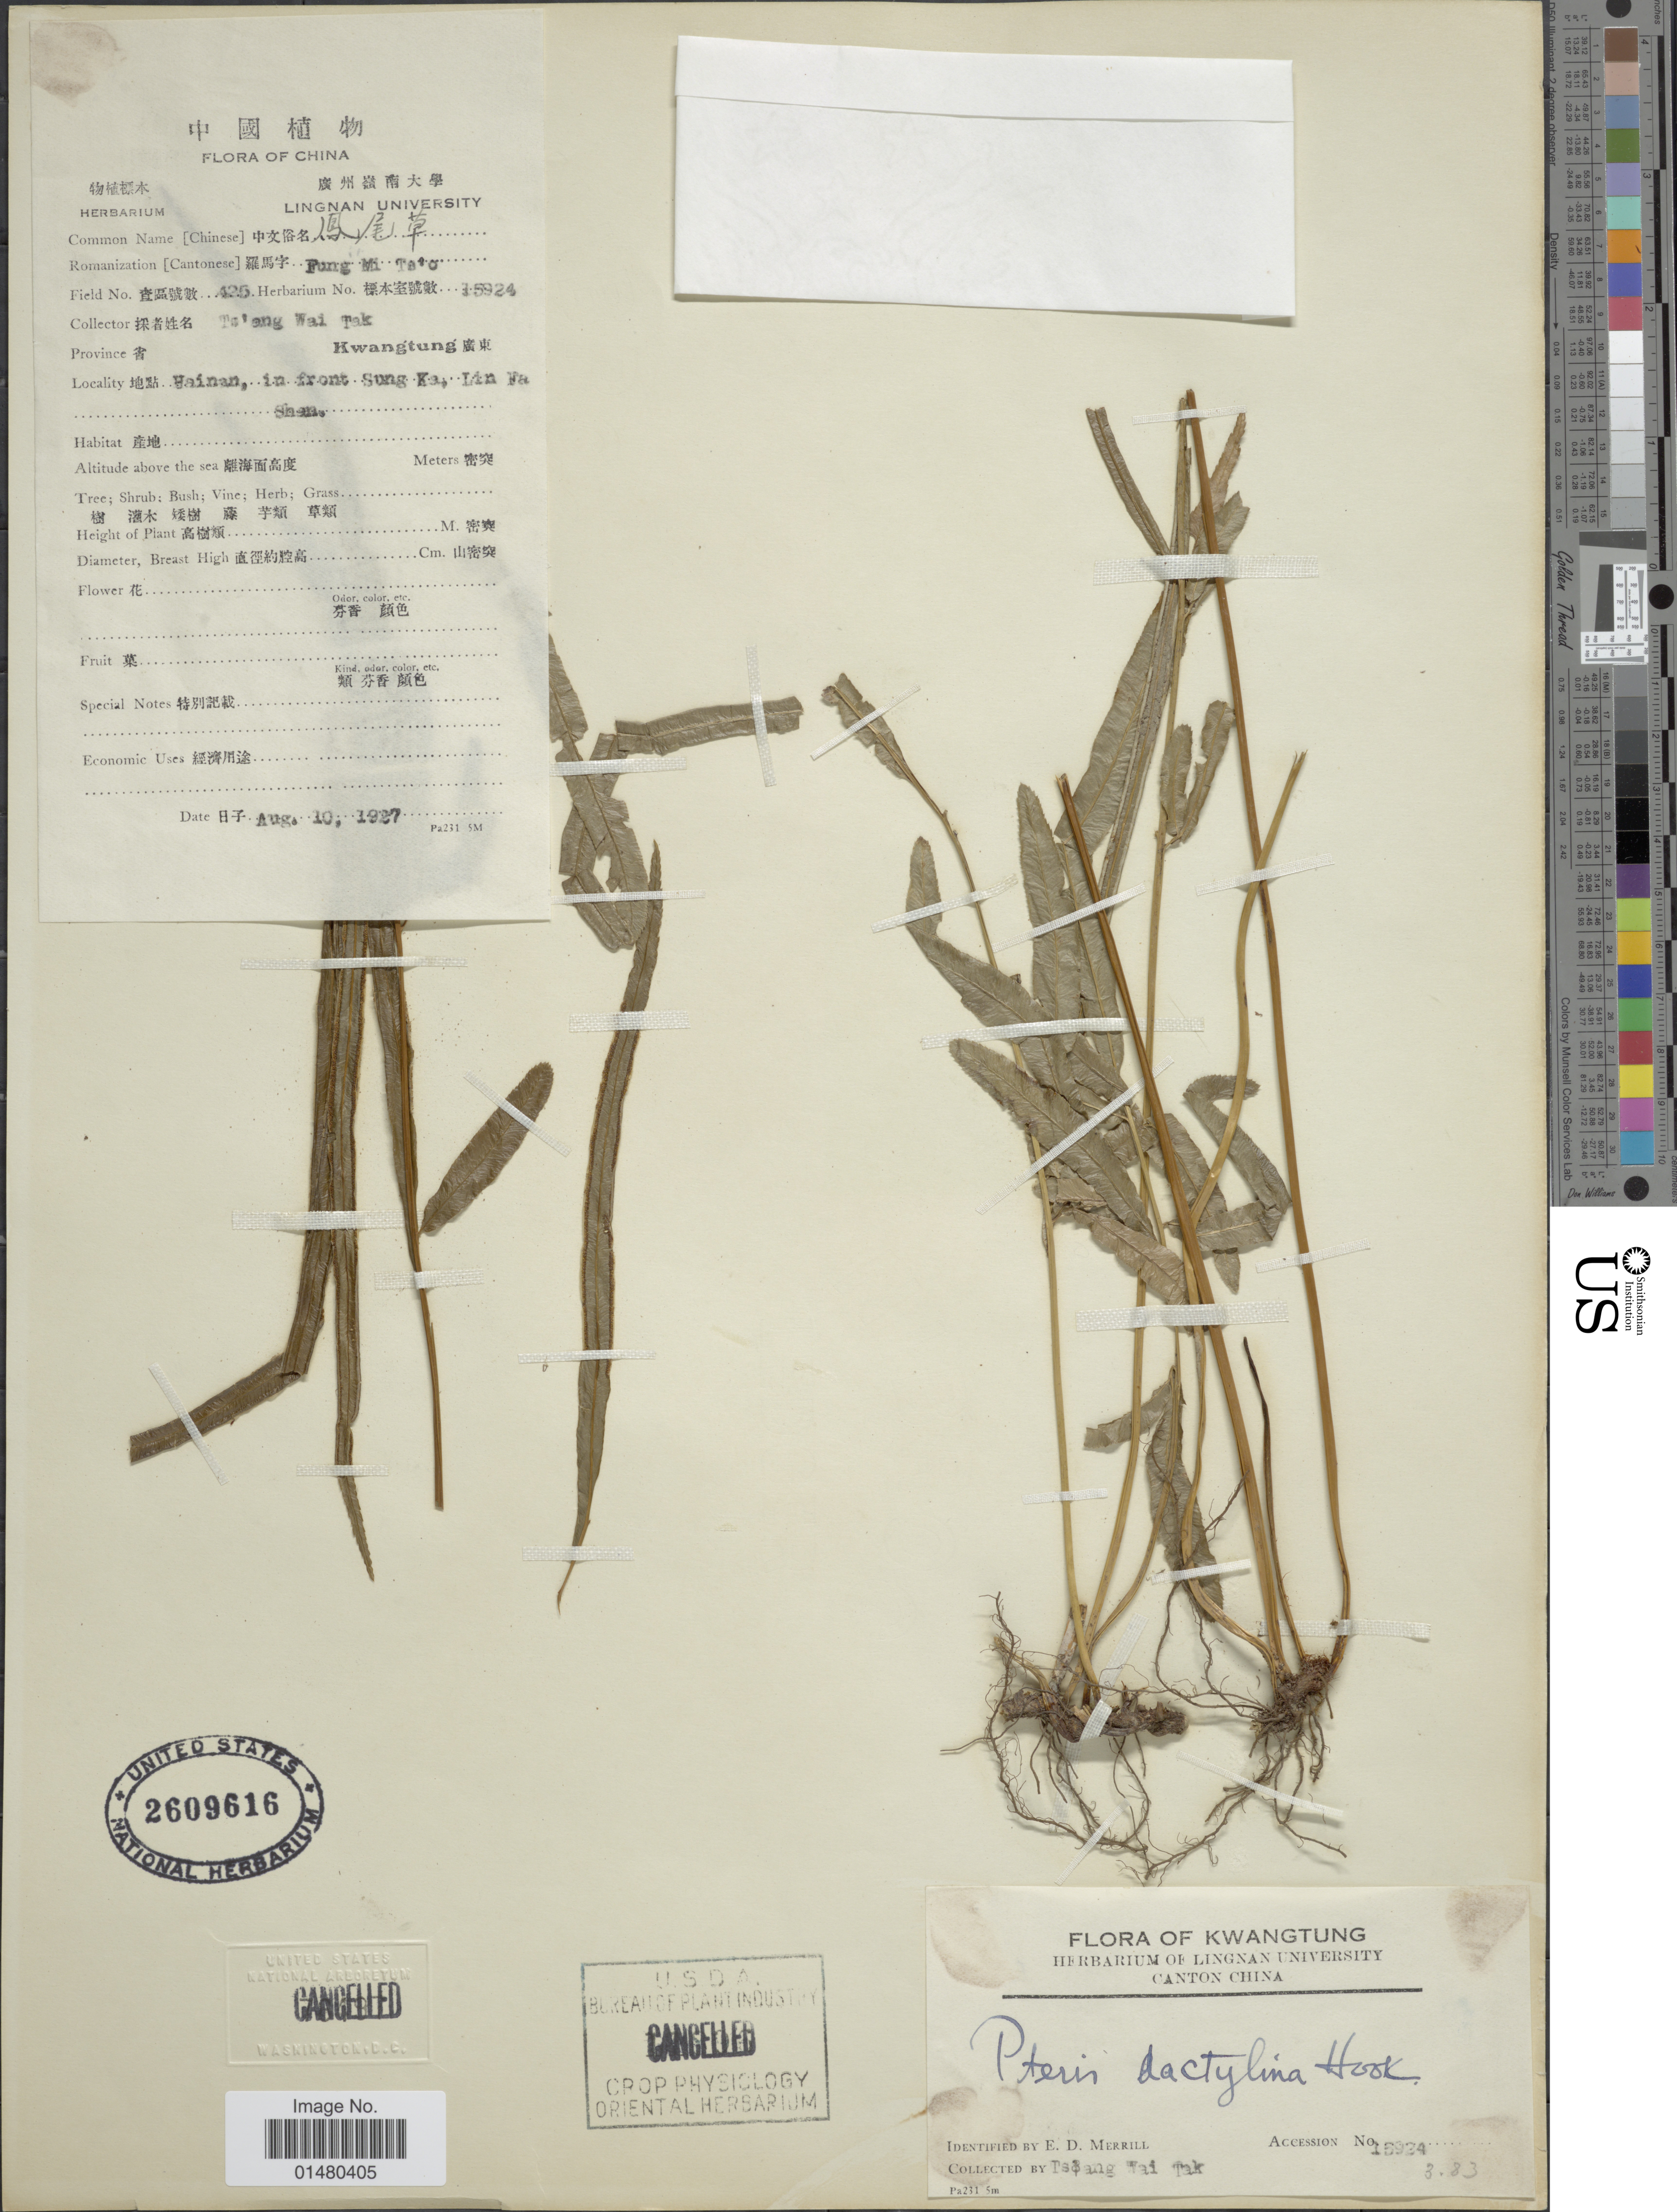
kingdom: Plantae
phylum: Tracheophyta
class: Polypodiopsida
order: Polypodiales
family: Pteridaceae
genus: Pteris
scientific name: Pteris dactylina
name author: Hook.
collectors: T. Tak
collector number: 425/15924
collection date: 1927-08-10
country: China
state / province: Guangdong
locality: Province: Kwangtung, Hainan, in front Sung Ka, Lin Fa shan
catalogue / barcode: US 2609616